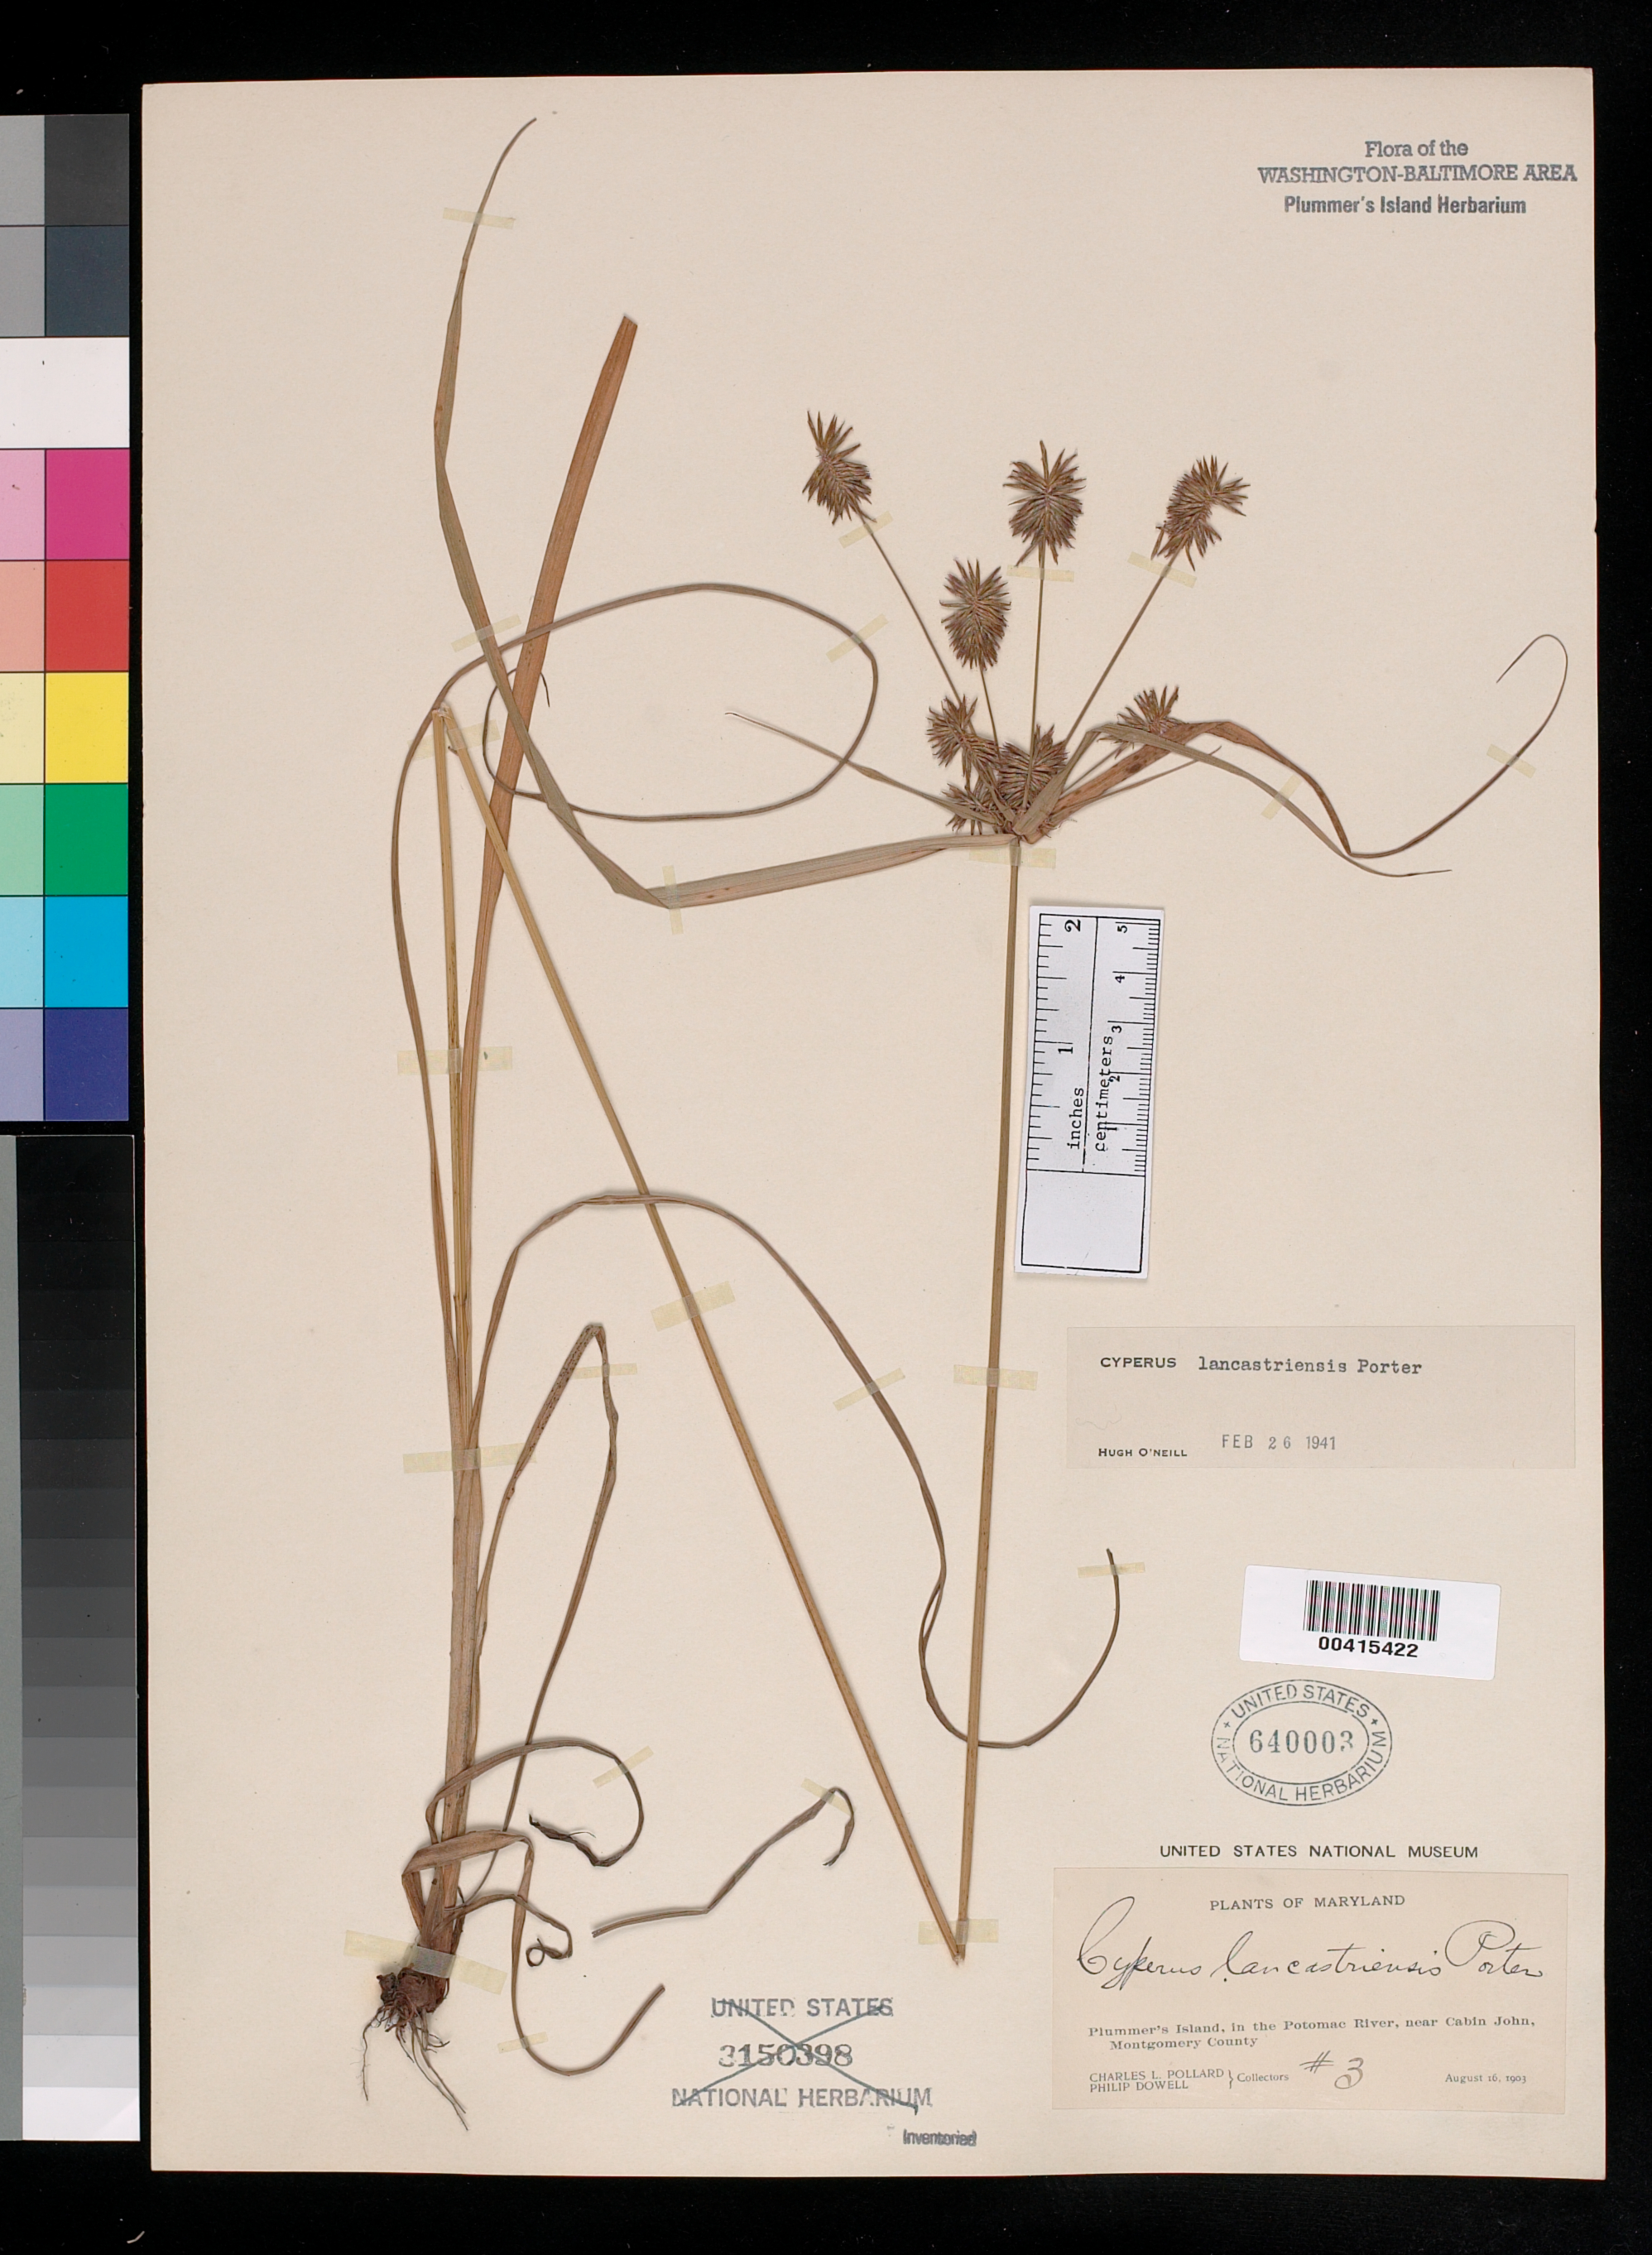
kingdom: Plantae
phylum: Tracheophyta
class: Liliopsida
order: Poales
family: Cyperaceae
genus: Cyperus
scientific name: Cyperus lancastriensis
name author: Porter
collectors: C. L. Pollard & P. Dowell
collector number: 3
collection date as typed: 16 Aug 1903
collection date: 1903-08-16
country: United States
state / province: Maryland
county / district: Montgomery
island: Plummers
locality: Plummer's Island C. & O. Canal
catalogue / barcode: US 640003